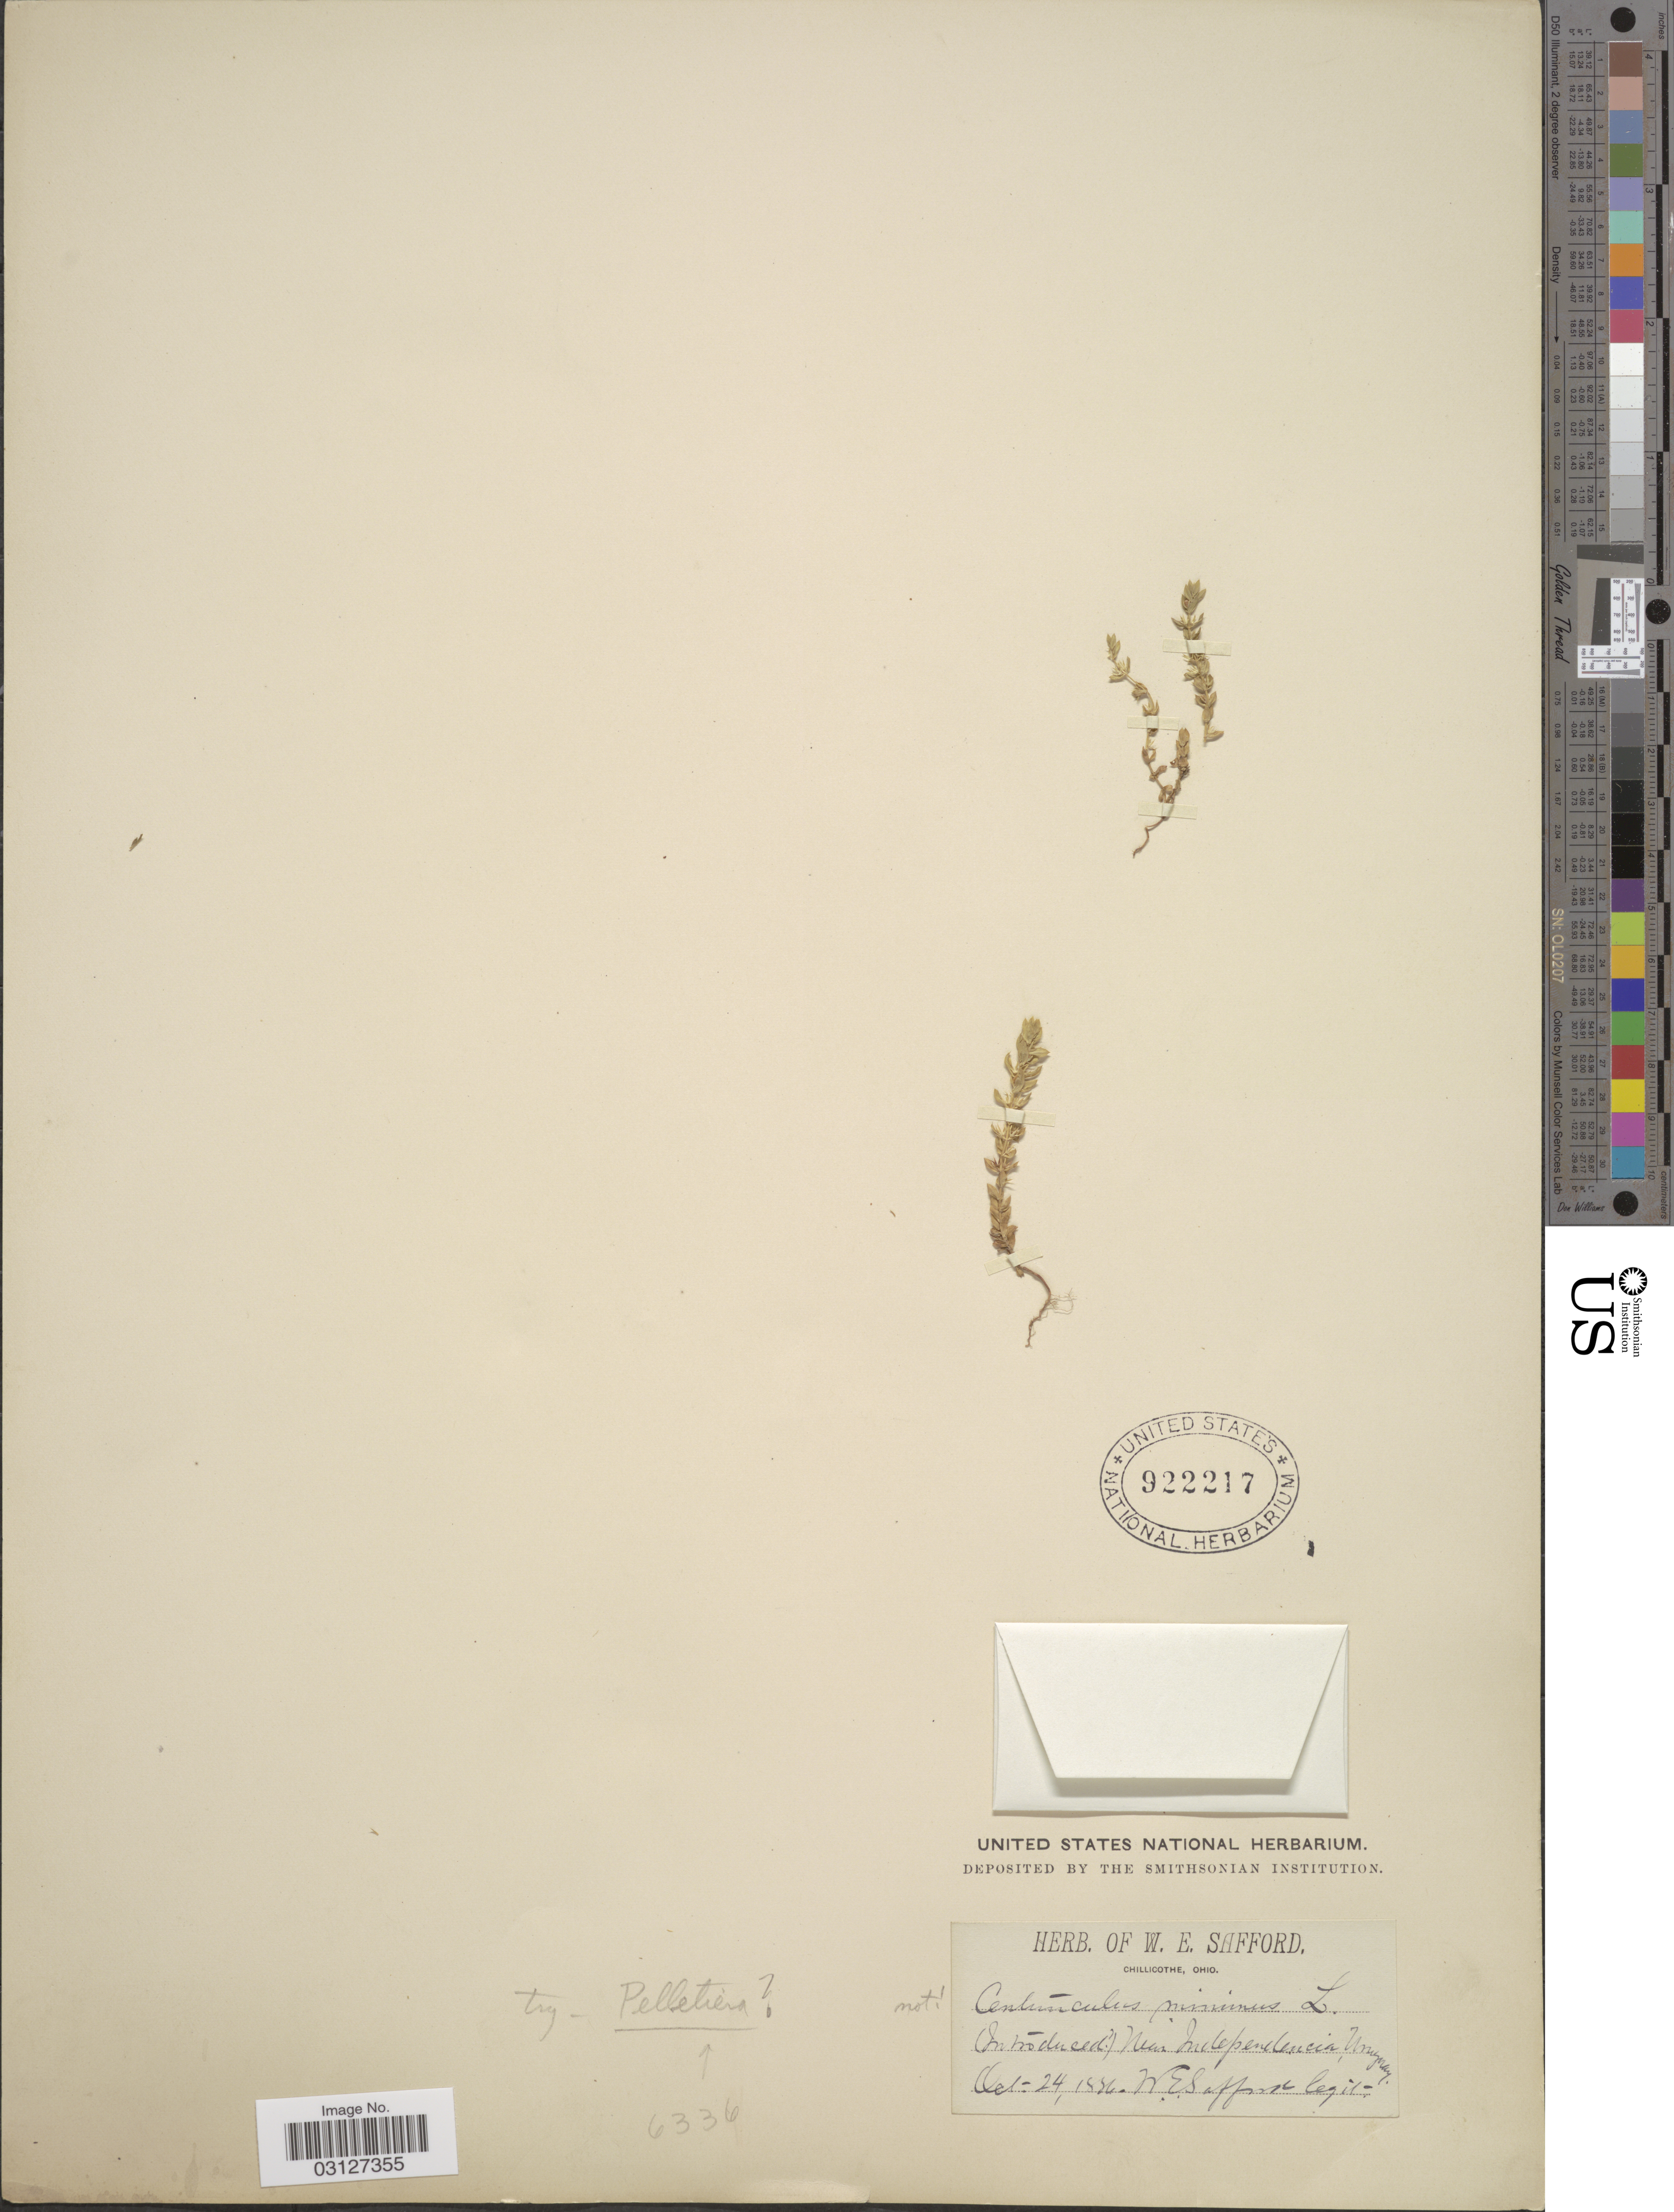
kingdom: Plantae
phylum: Tracheophyta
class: Magnoliopsida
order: Ericales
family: Primulaceae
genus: Pelletiera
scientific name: Pelletiera sp.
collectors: W. E. Safford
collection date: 1836-10-24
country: Uruguay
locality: Near Independencia.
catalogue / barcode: US 922217